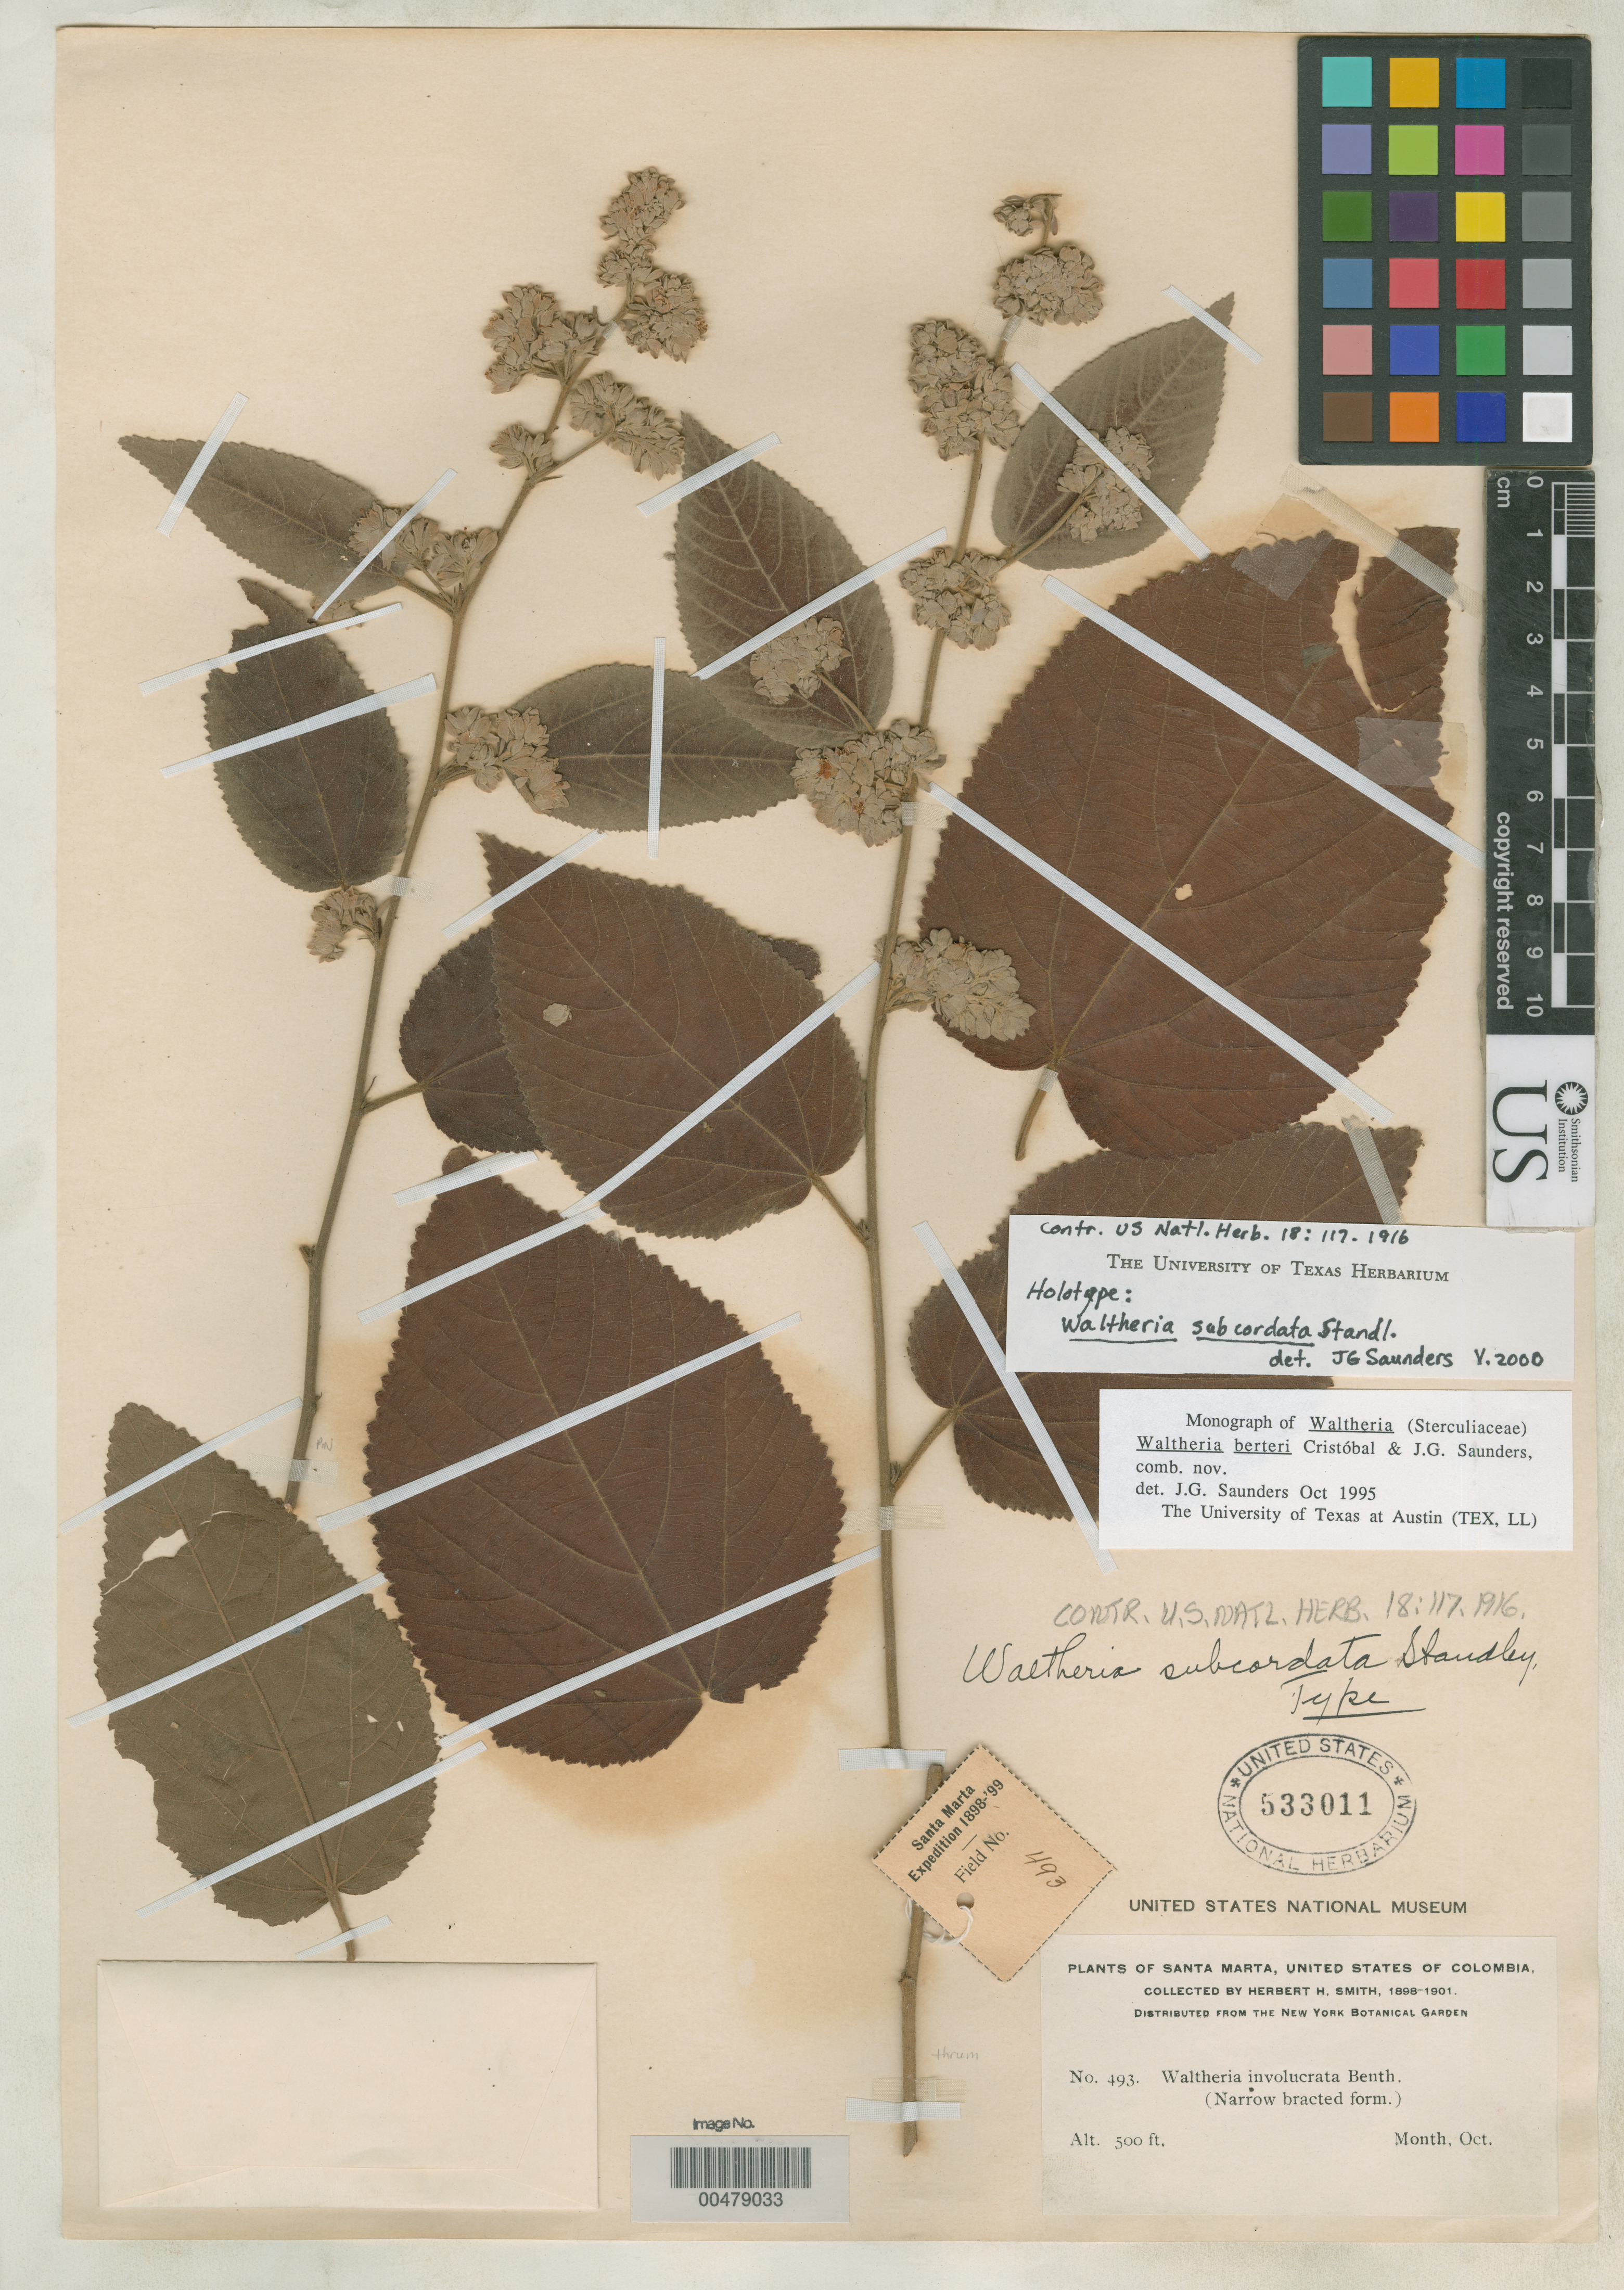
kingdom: Plantae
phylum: Tracheophyta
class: Magnoliopsida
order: Malvales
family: Malvaceae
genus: Waltheria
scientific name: Waltheria subcordata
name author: Standl.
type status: Holotype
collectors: Herbert H. Smith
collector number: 493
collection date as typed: Oct 1898 to -- Oct 1901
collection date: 1898-10/1901-10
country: Colombia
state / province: Magdalena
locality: Santa Marta region.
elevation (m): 150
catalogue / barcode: US 533011